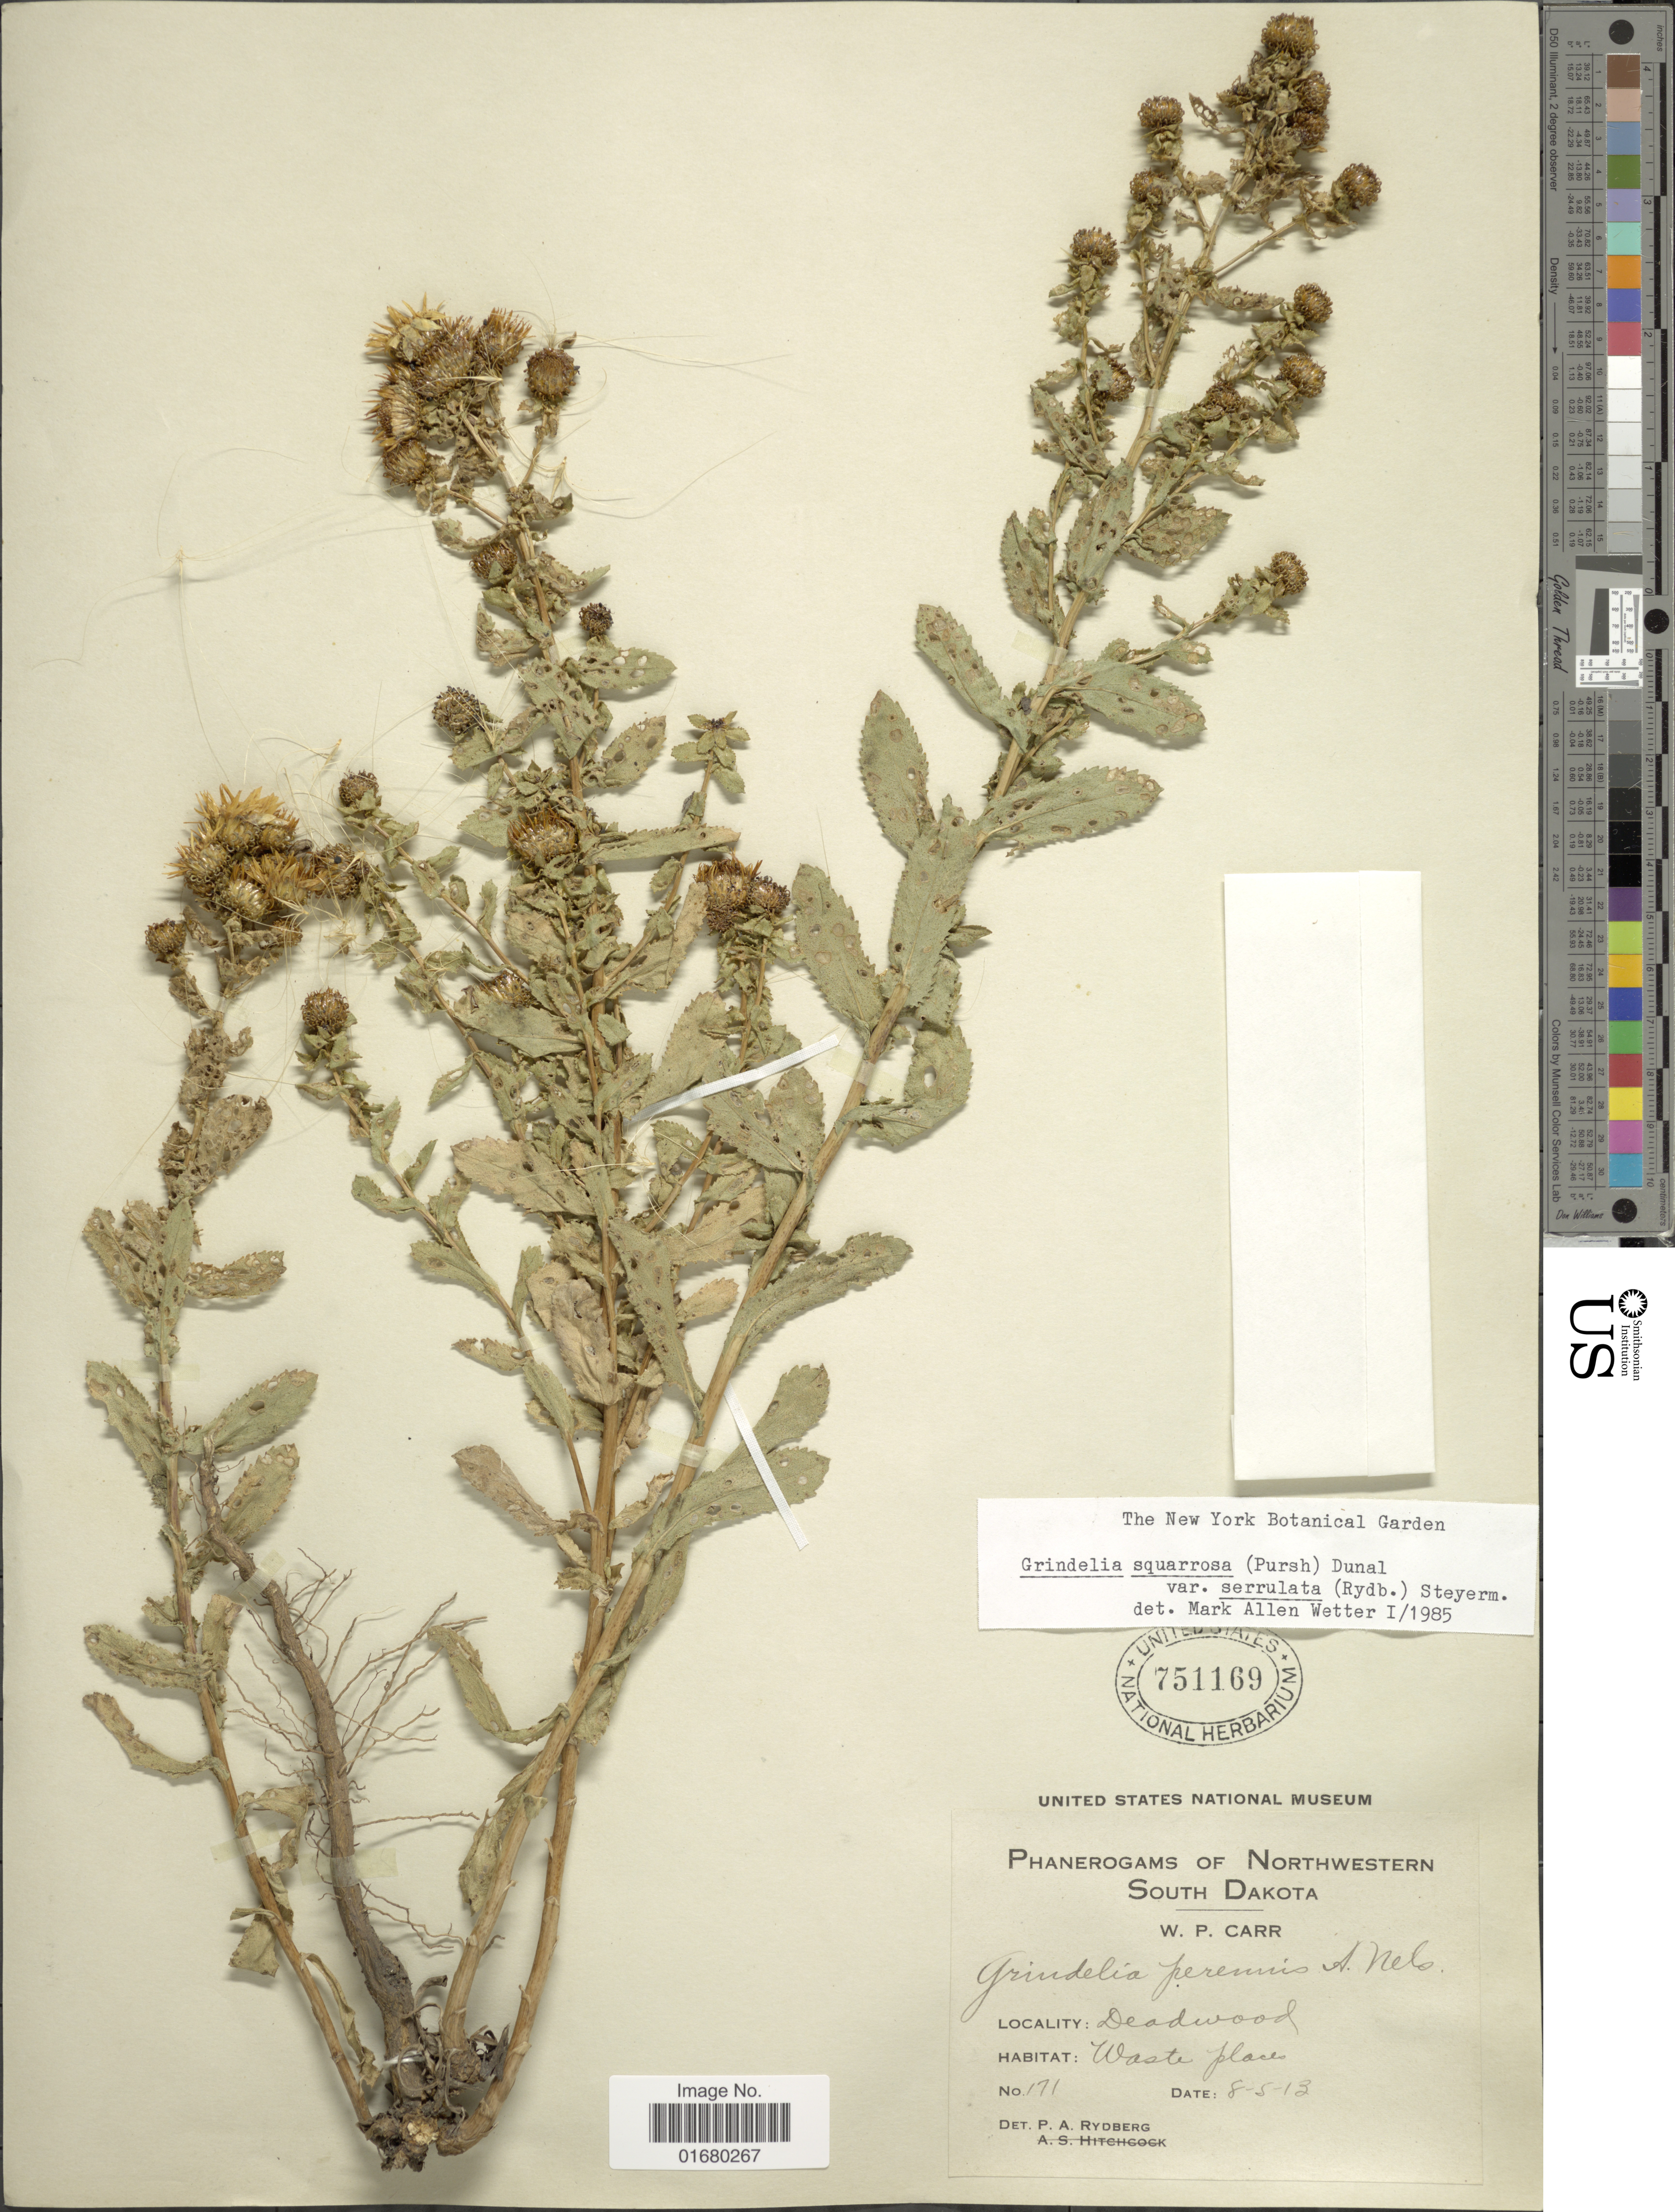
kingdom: Plantae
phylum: Tracheophyta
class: Magnoliopsida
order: Asterales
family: Asteraceae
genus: Grindelia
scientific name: Grindelia squarrosa var. serrulata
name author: (Rydb.) Steyerm.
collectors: W. Carr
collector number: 171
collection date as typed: Transcribed d/m/y: 5/8/13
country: United States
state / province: South Dakota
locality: Deadwood, Waste Places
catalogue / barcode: US 751169